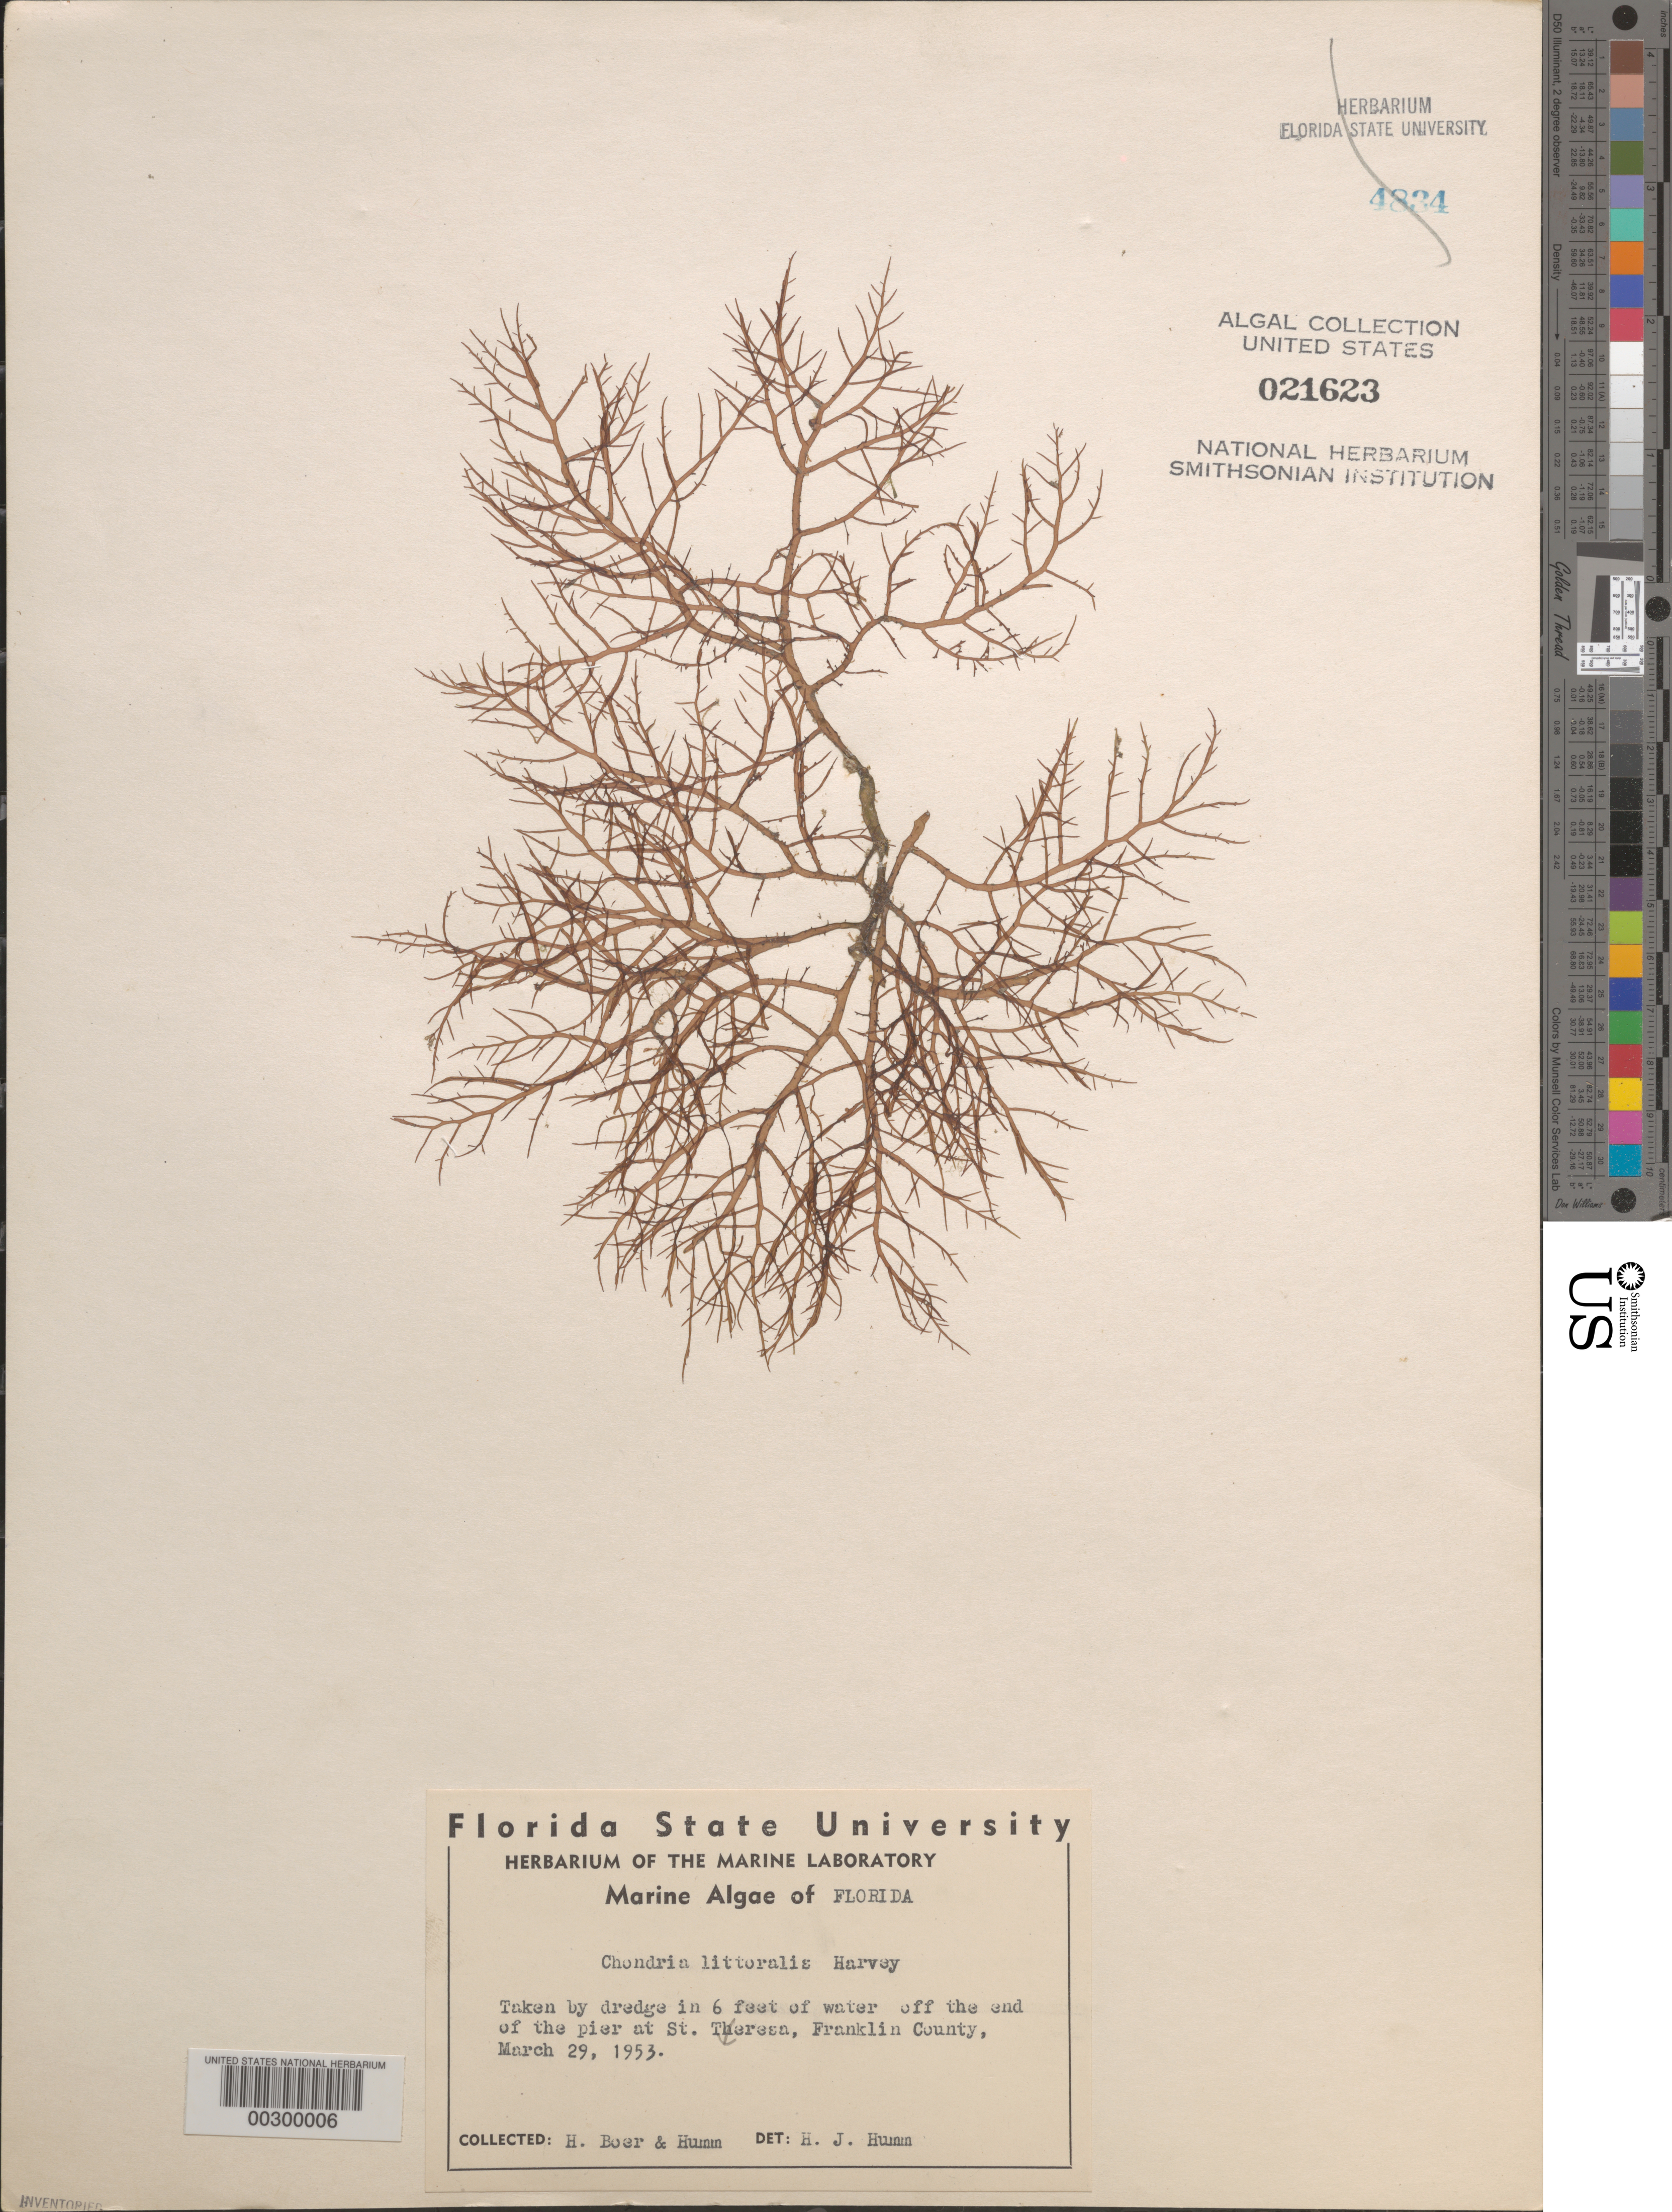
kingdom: Plantae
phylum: Rhodophyta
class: Florideophyceae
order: Ceramiales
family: Rhodomelaceae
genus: Chondria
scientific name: Chondria littoralis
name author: Harv.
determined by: Humm, Harold J.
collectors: H. Boer & H. J. Humm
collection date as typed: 29 Mar 1953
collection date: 1953-03-29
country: United States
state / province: Florida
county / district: Franklin County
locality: Saint Teresa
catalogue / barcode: US 21623